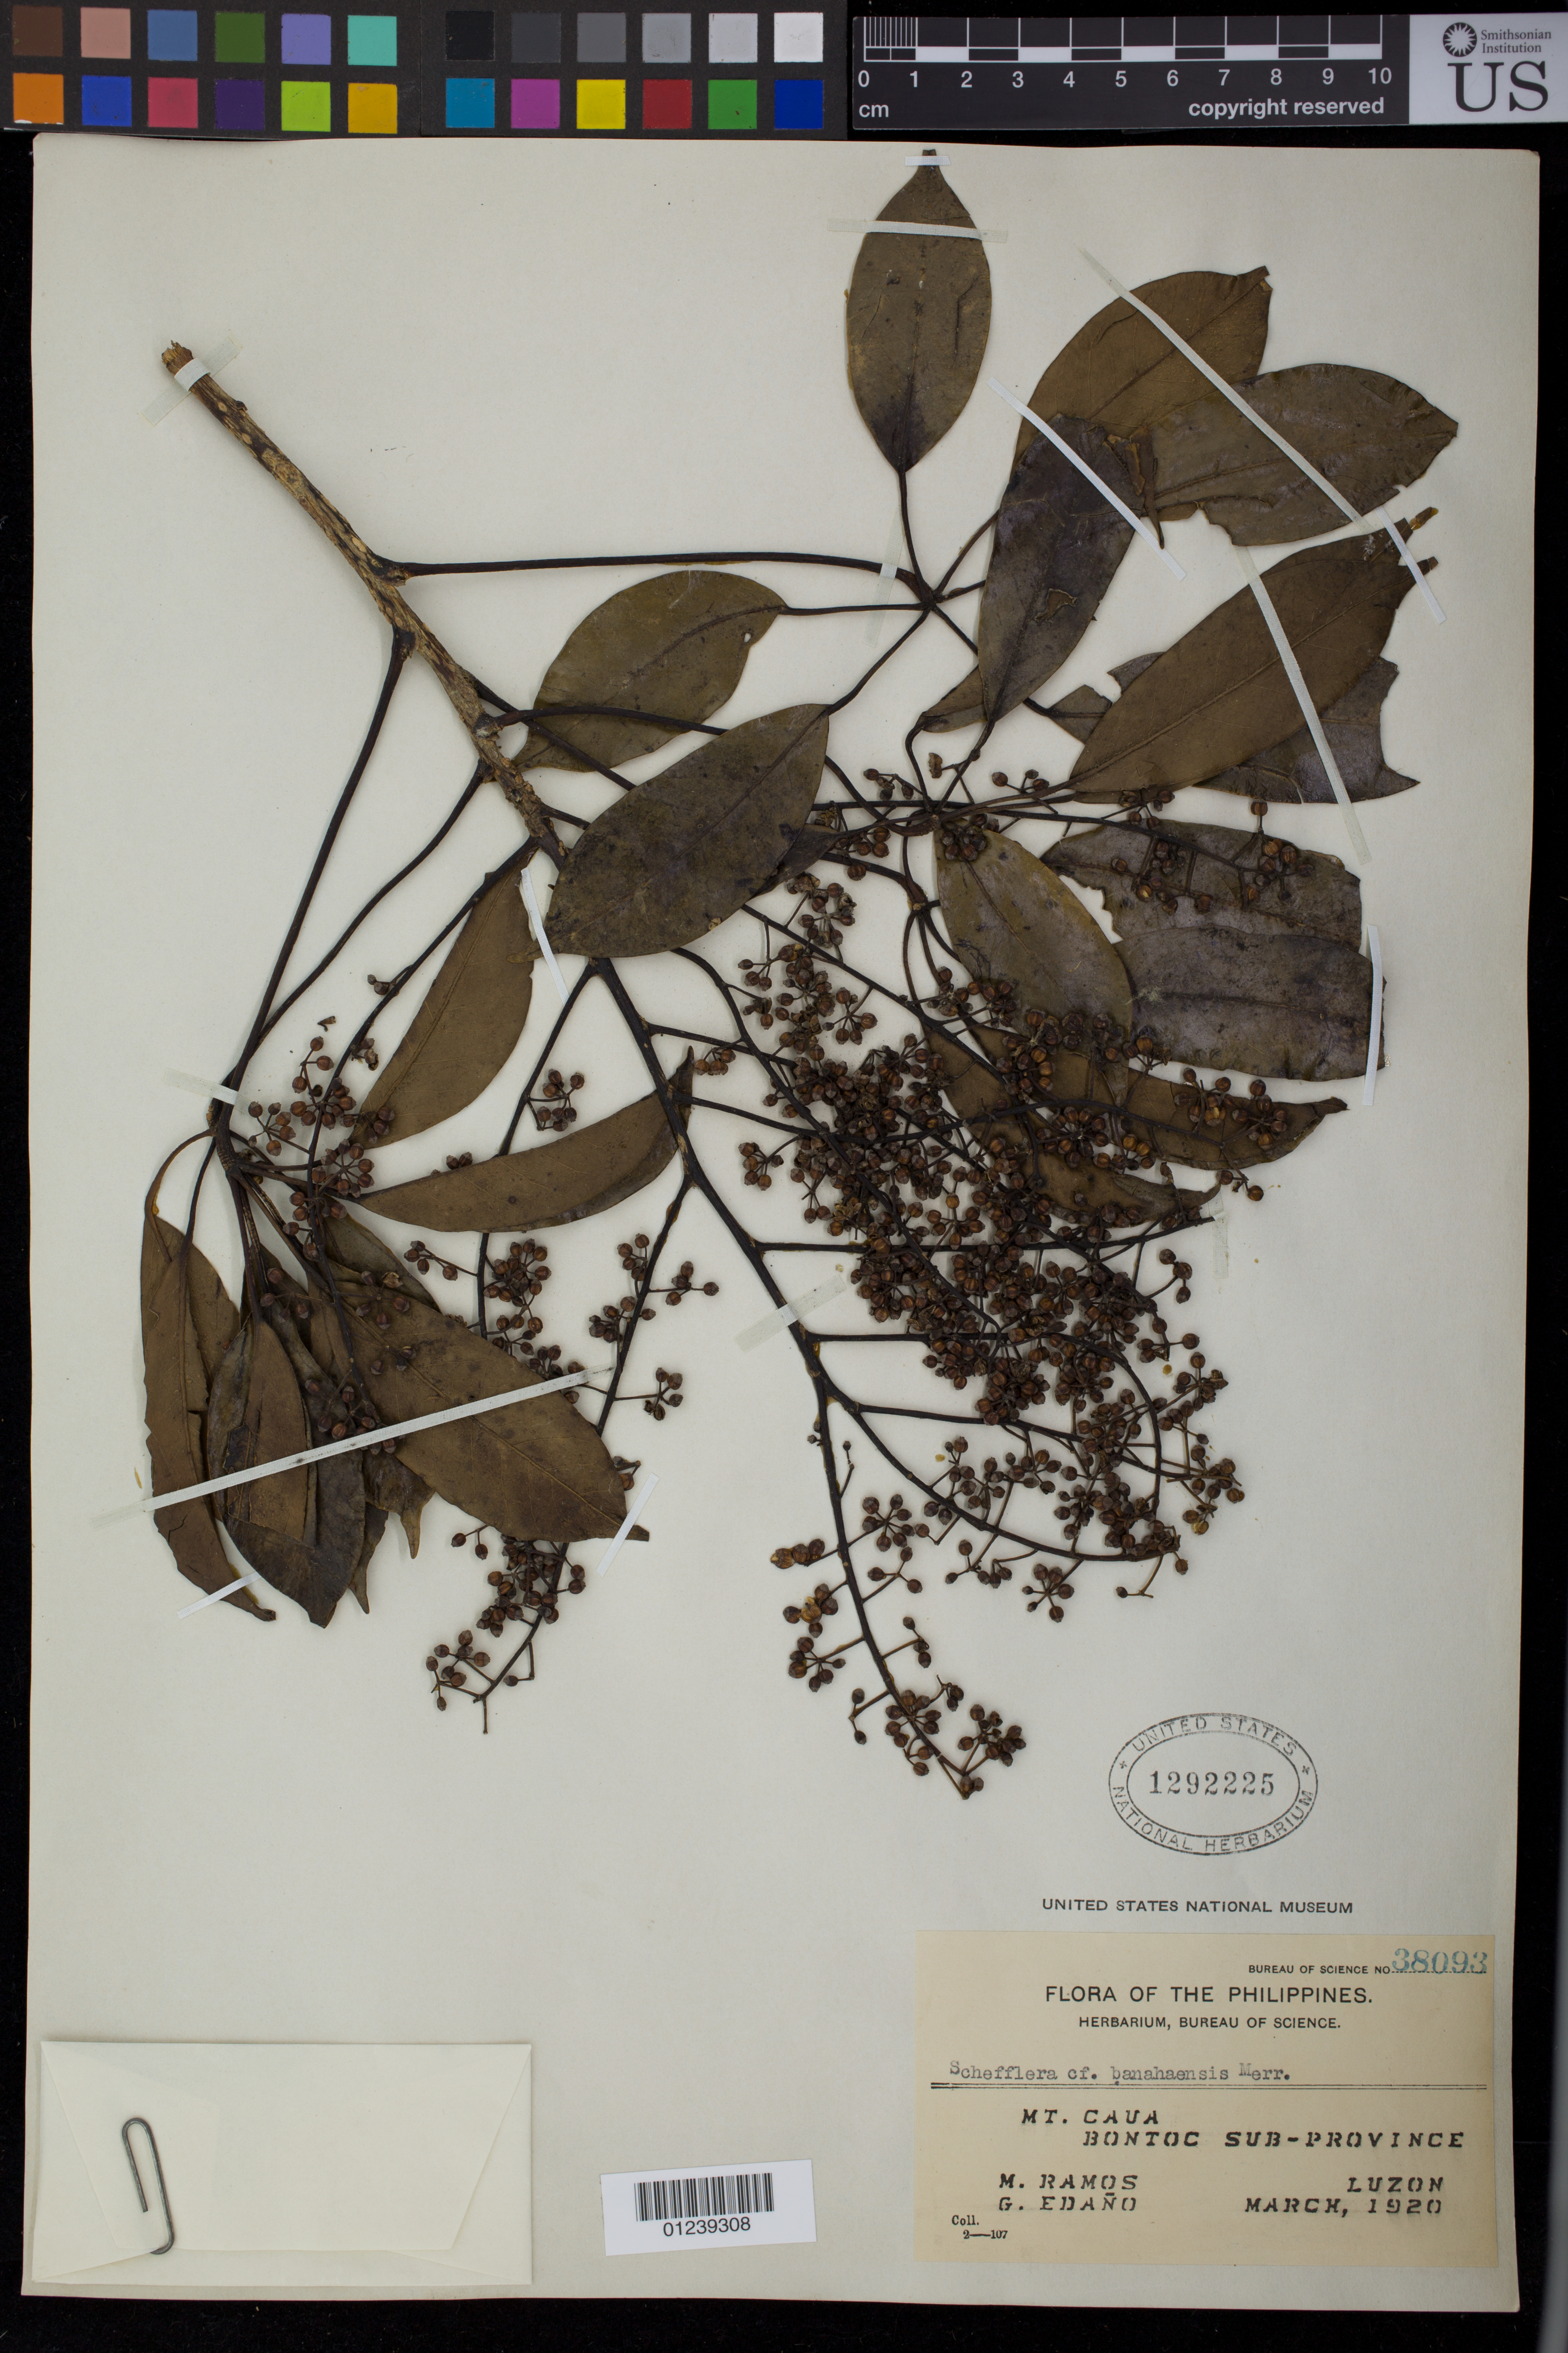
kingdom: Plantae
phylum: Tracheophyta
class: Magnoliopsida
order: Apiales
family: Araliaceae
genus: Schefflera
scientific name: Schefflera banahaensis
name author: Merr.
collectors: M. Ramos & M. Ramos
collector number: Bur. Sci. 38093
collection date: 1920-03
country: Philippines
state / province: Cordillera (Administrative Region)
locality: Mt. Caua, Bontoc Sub-Province, Luzon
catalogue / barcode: US 1292225